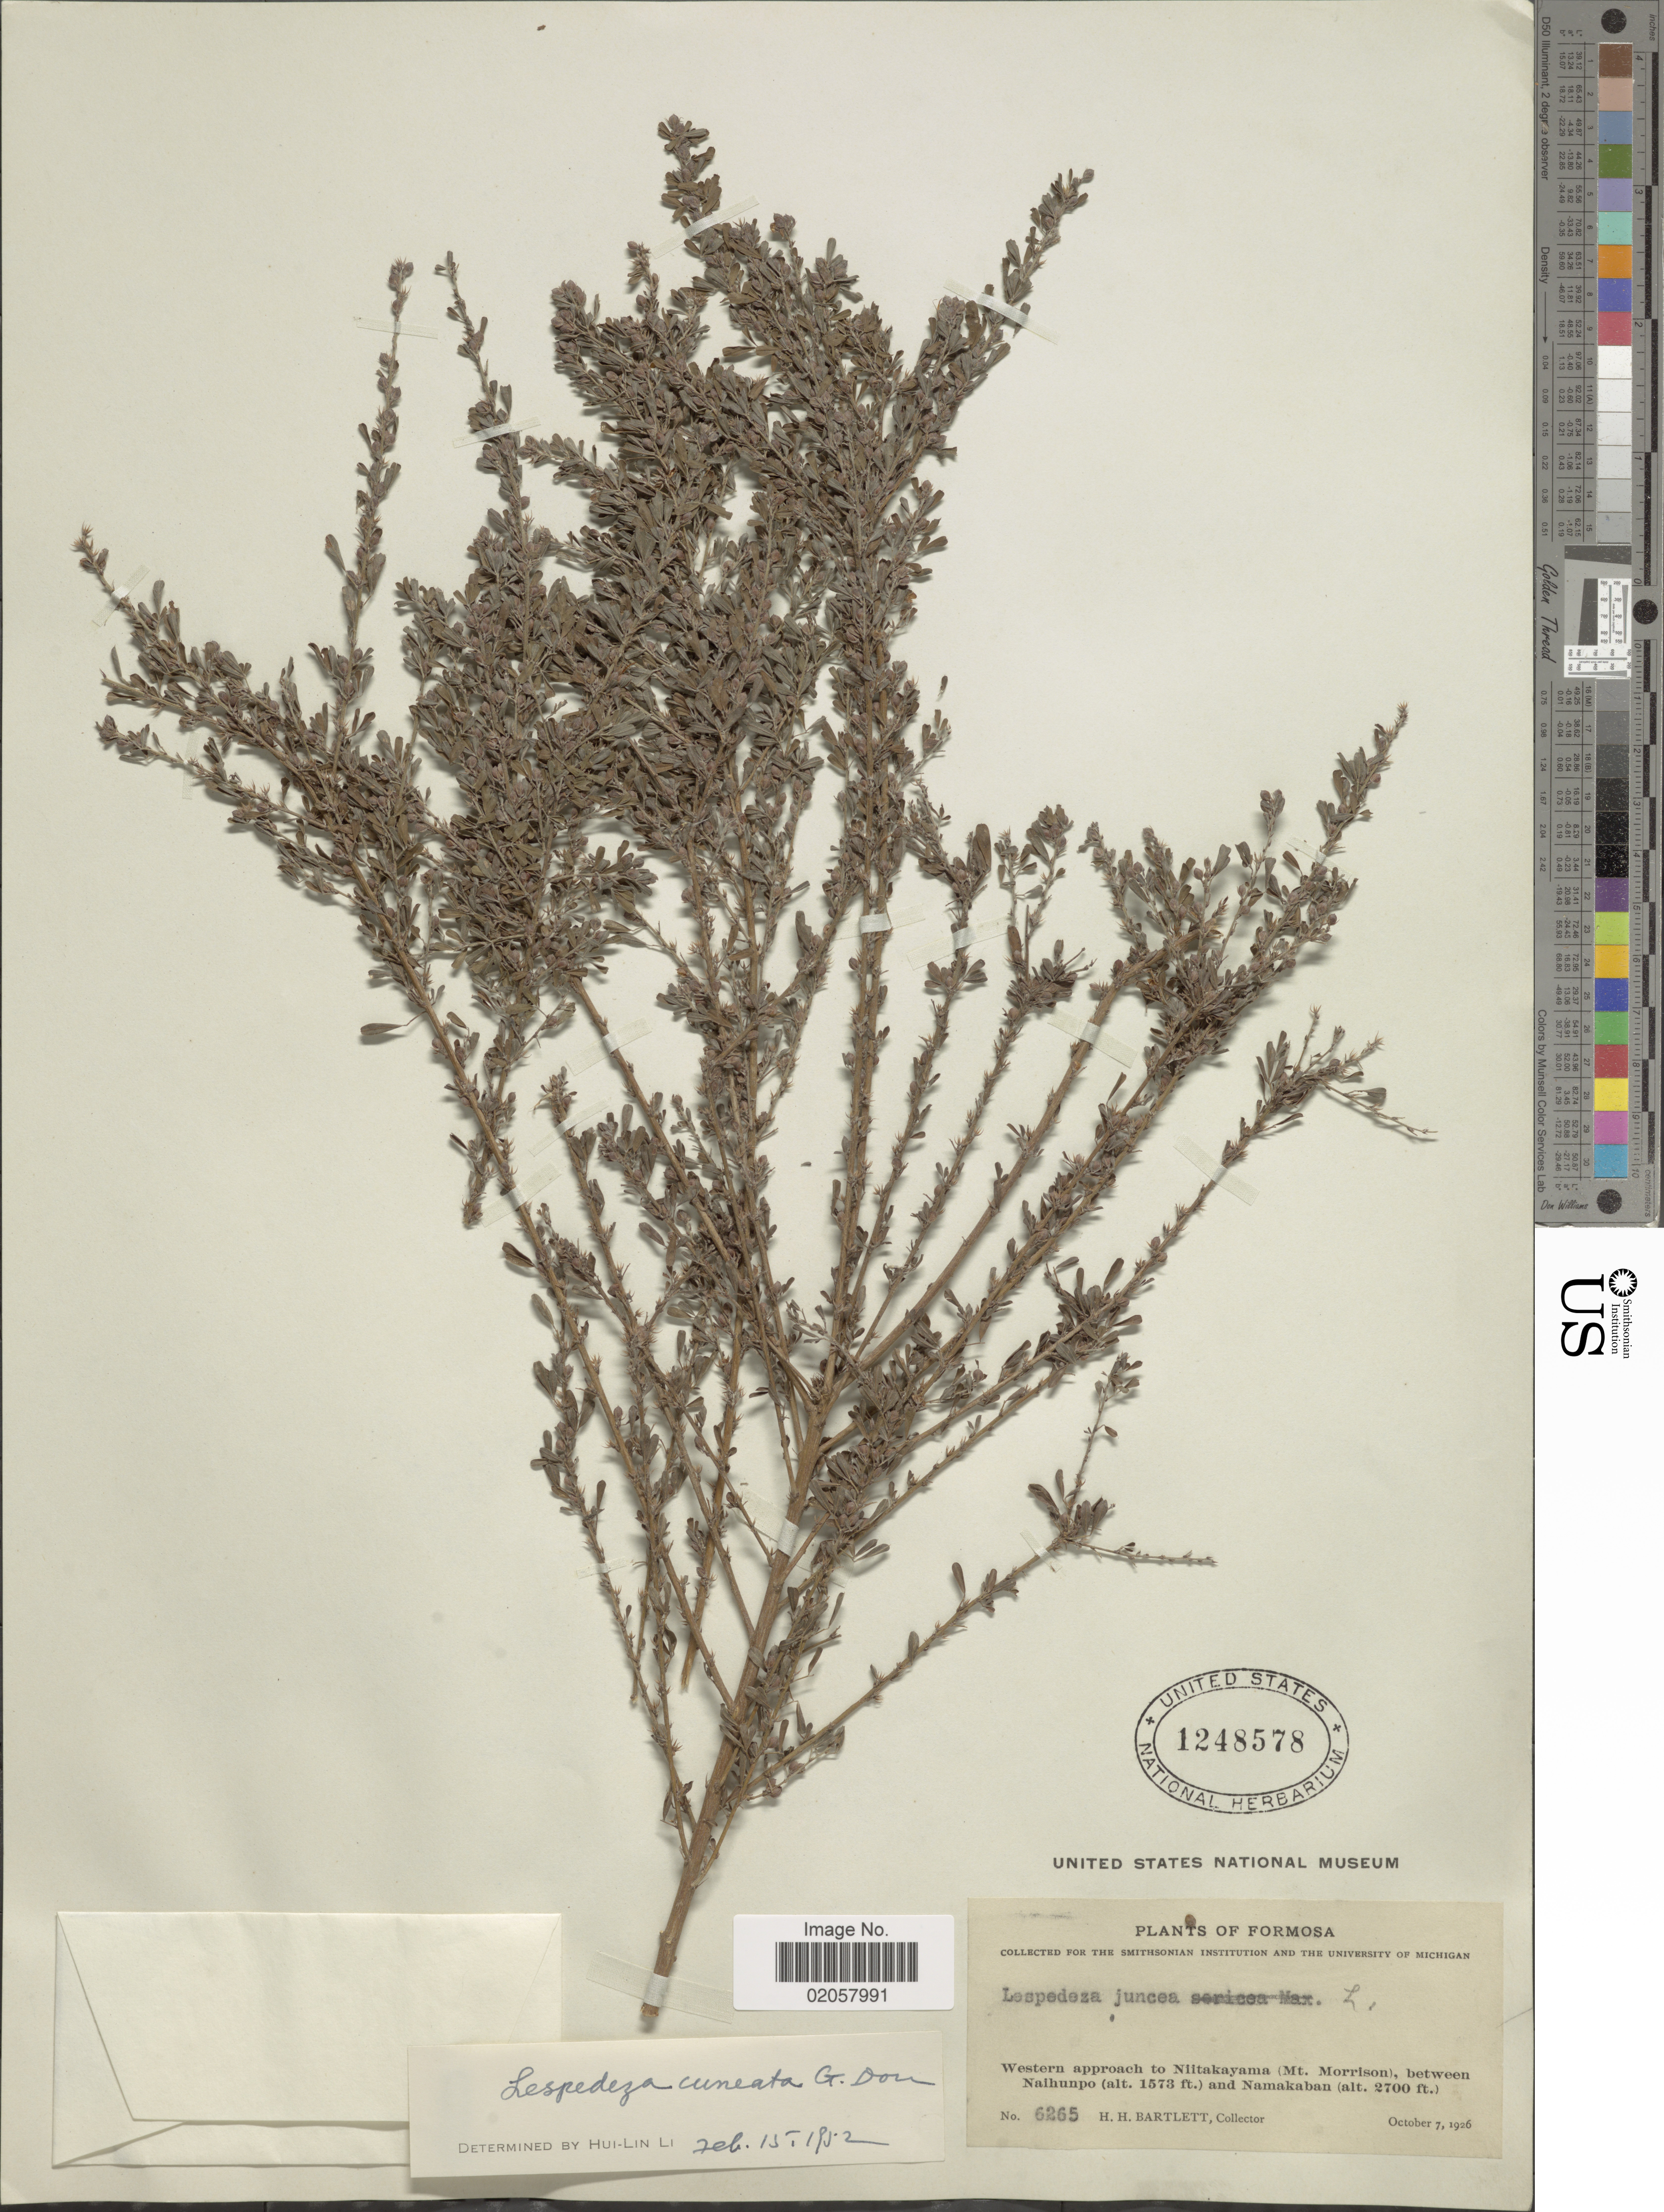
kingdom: Plantae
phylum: Tracheophyta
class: Magnoliopsida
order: Fabales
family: Fabaceae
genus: Lespedeza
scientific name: Lespedeza cuneata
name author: (Dum. Cours.) G. Don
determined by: Li, Hui-Lin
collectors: H. H. Bartlett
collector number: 6265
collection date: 1926-10-07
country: Taiwan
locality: Western approach to Niitakayama (Mt. Morrison), between Naihunpo and Namakaban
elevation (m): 479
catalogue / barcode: US 1248578